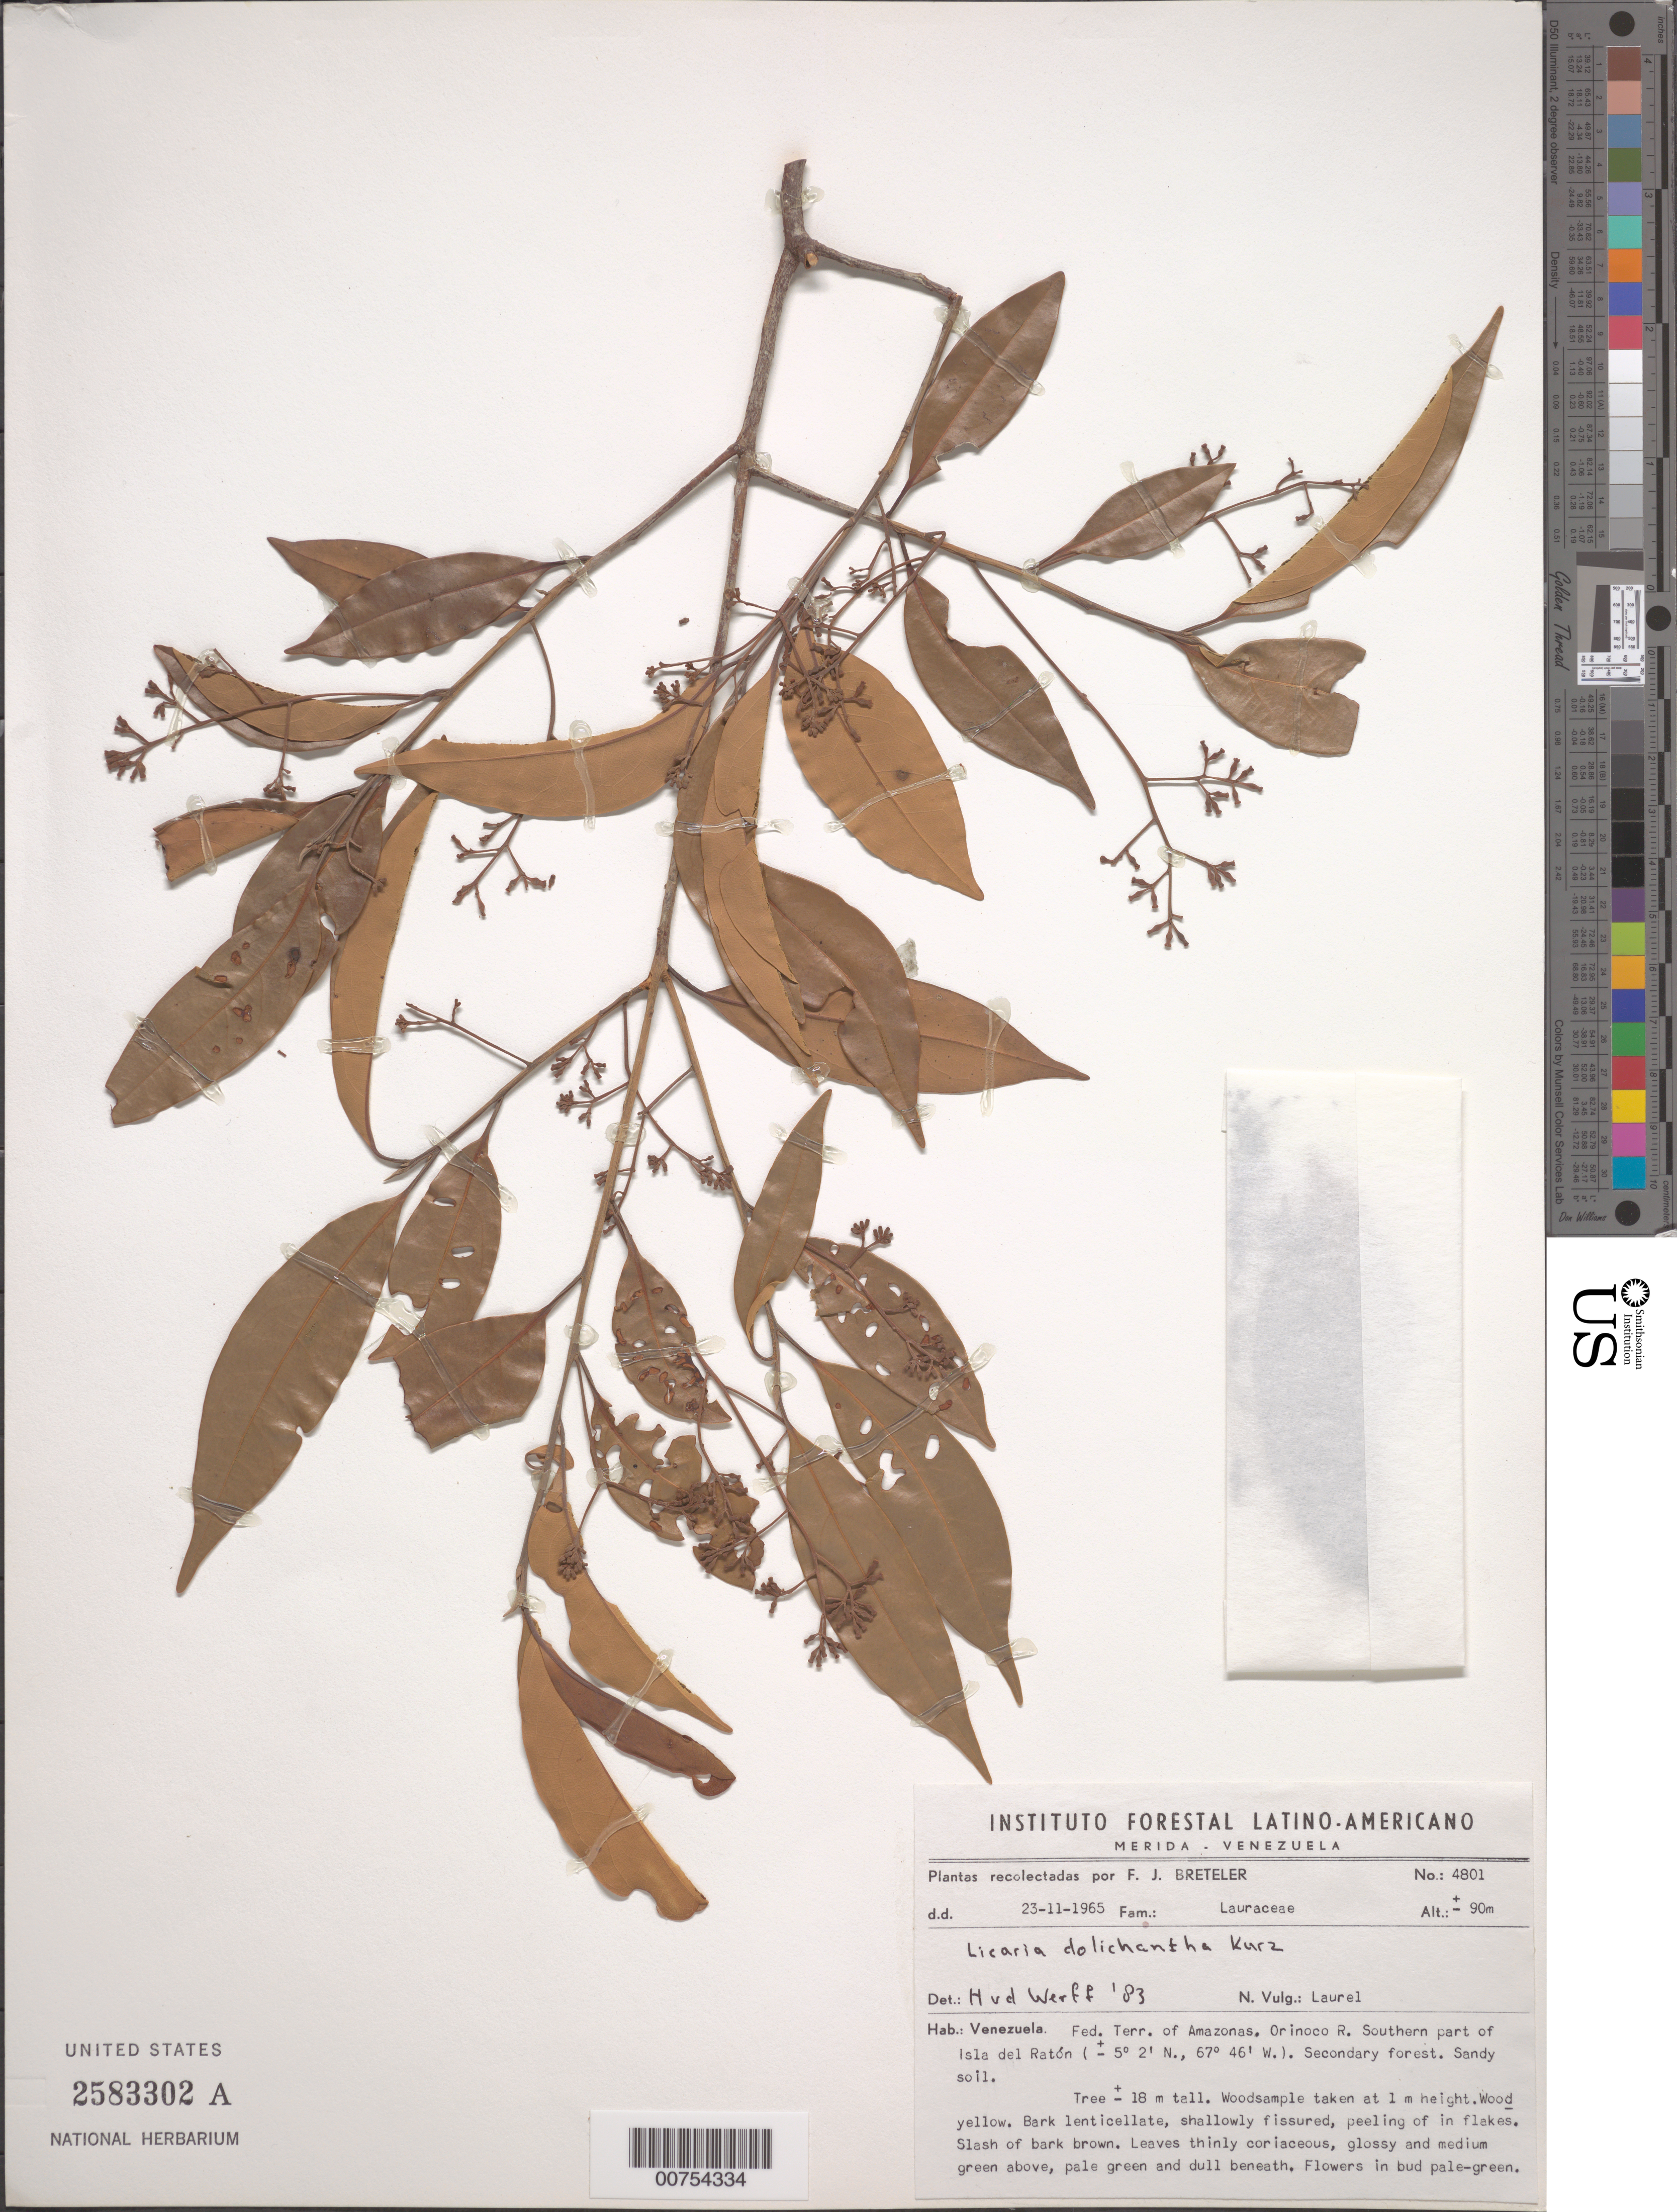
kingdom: Plantae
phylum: Tracheophyta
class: Magnoliopsida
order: Laurales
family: Lauraceae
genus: Licaria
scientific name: Licaria dolichantha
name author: Kurz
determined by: van der Werff, H., (MO), Missouri Botanical Garden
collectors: F. J. Breteler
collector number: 4801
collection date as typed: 23-Nov-65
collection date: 1965-11-23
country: Venezuela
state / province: Amazonas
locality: Orinoco R., southern part of Isla del Ratón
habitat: Secondary forest, sandy soil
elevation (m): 90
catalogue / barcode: US 2583302A